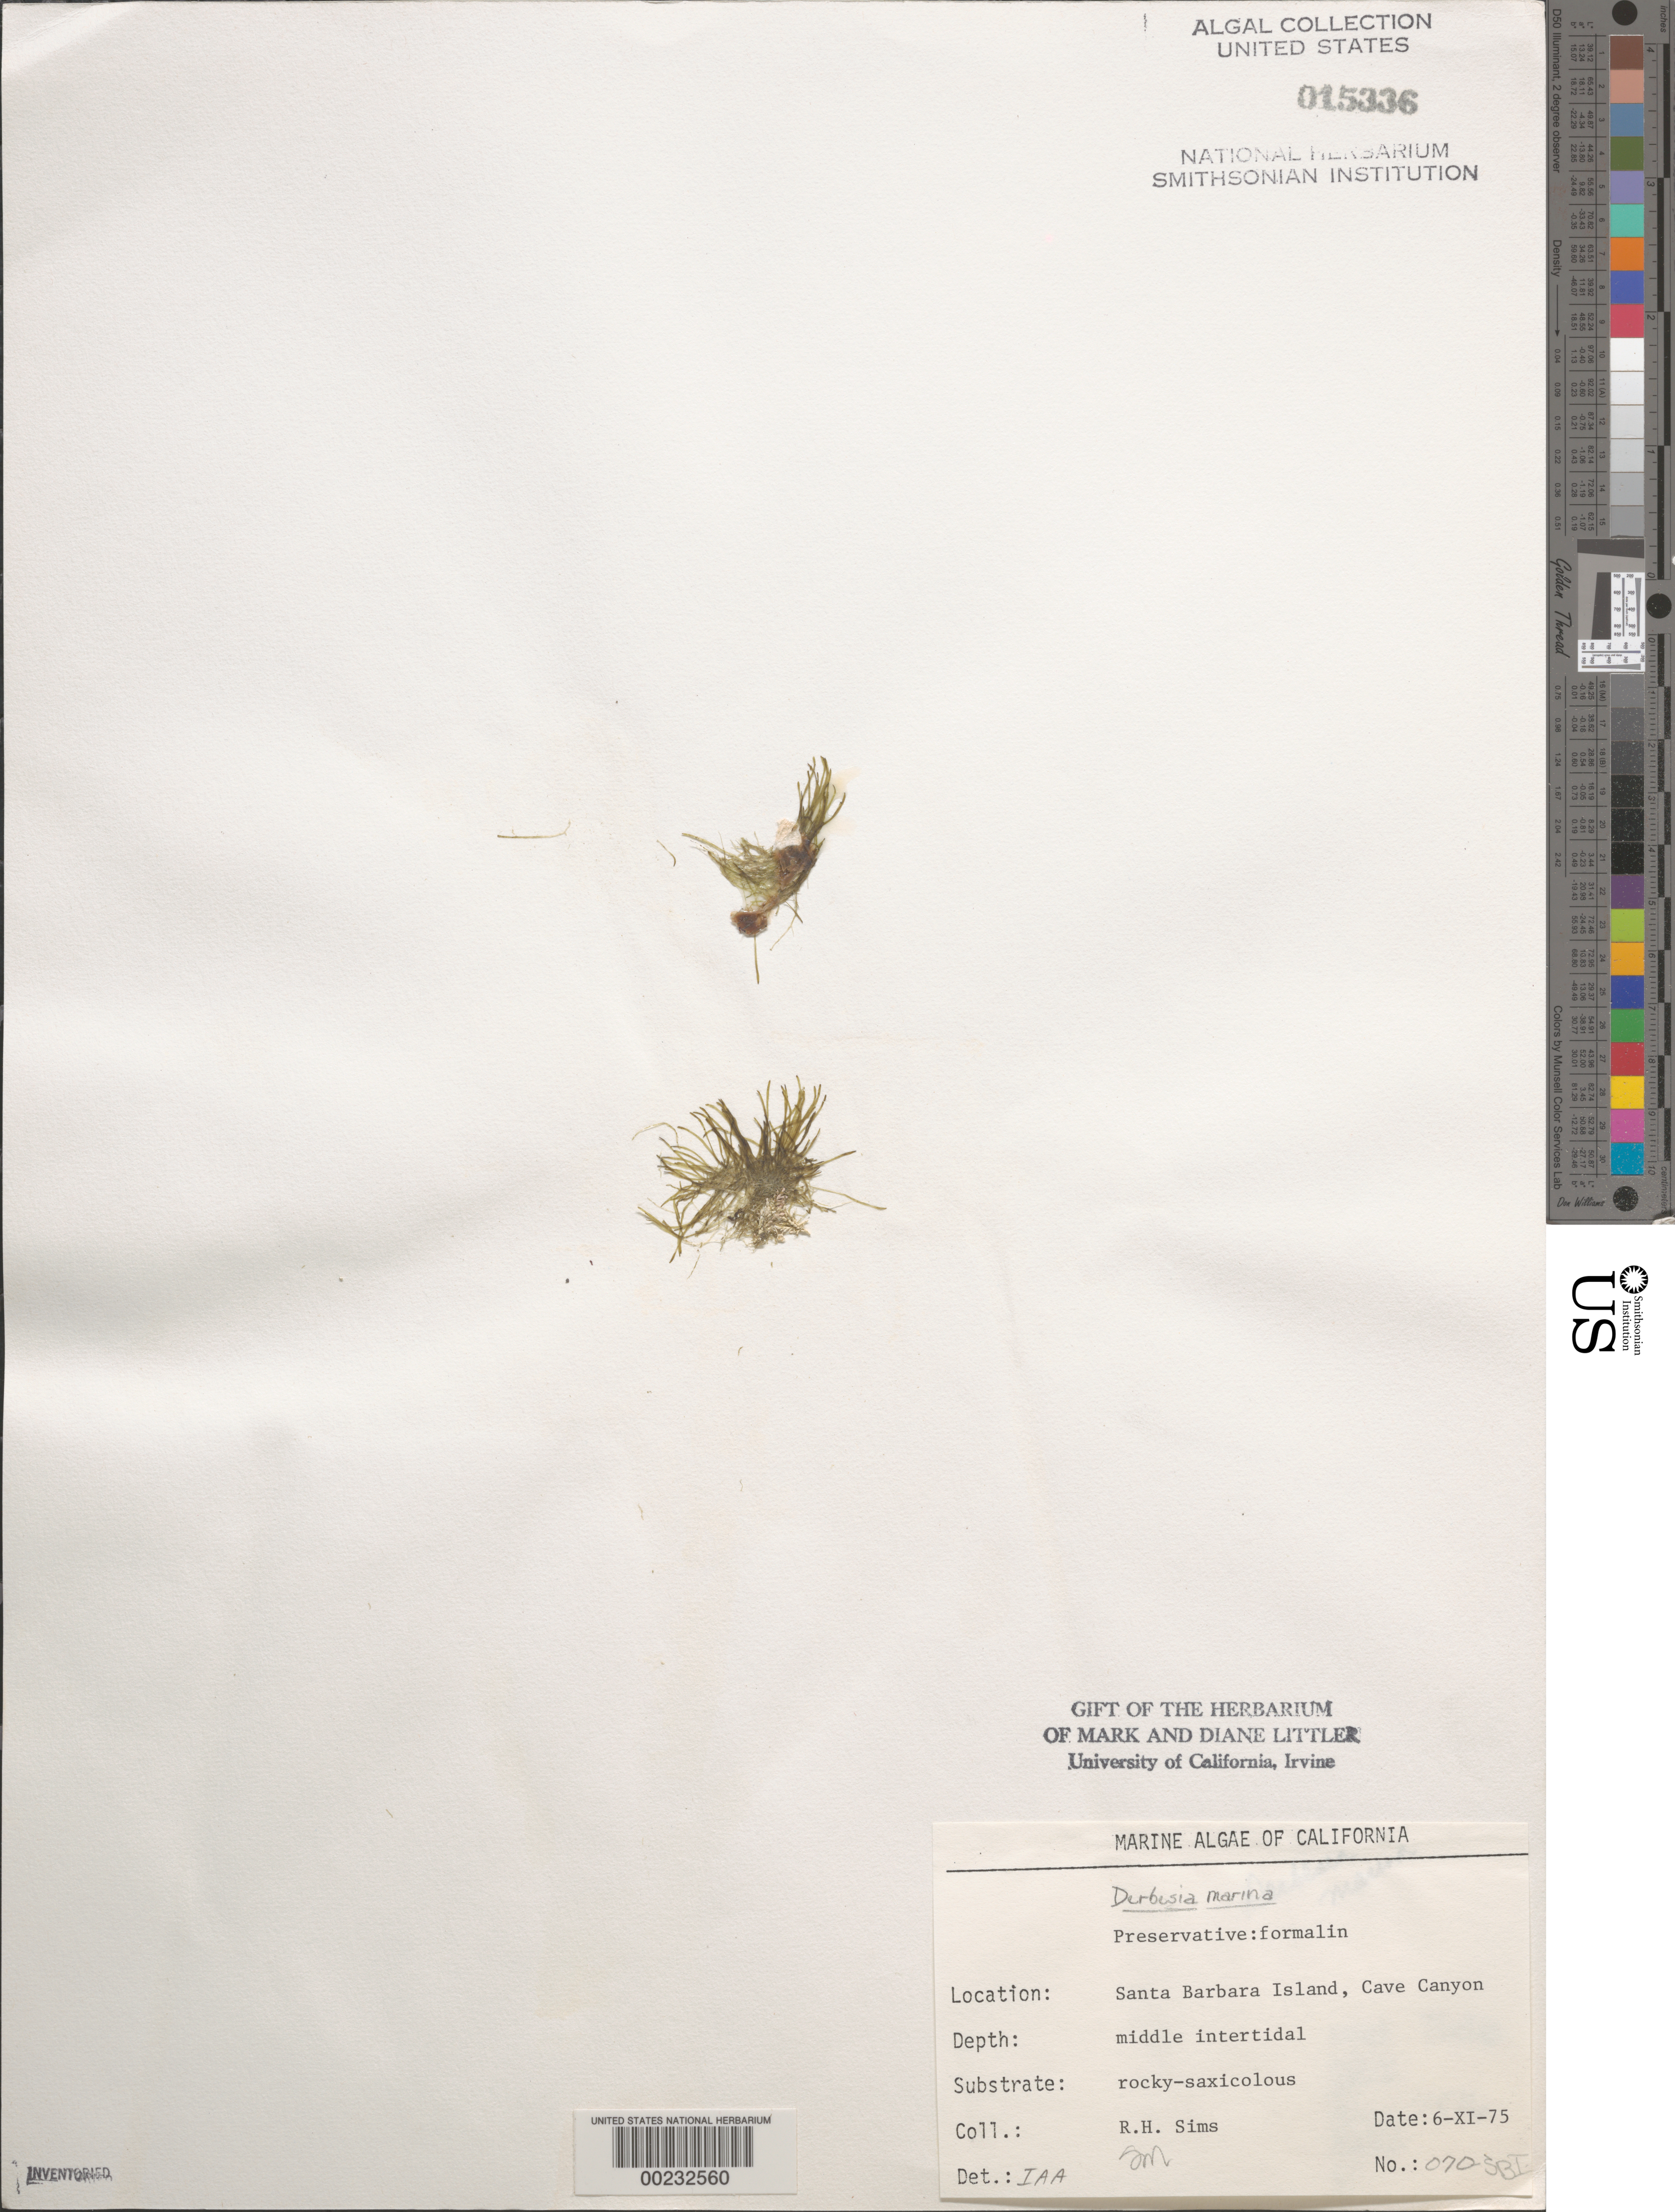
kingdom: Plantae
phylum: Chlorophyta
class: Ulvophyceae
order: Bryopsidales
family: Derbesiaceae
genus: Derbesia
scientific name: Derbesia marina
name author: (Lyngb.) Solier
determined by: Abbott, I. A.; Murray, S. N.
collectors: R. H. Sims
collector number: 070-SBI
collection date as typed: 06 Nov 1975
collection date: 1975-11-06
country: United States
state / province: California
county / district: Santa Barbara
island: Santa Barbara Island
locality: Cave Canyon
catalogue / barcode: US 15336